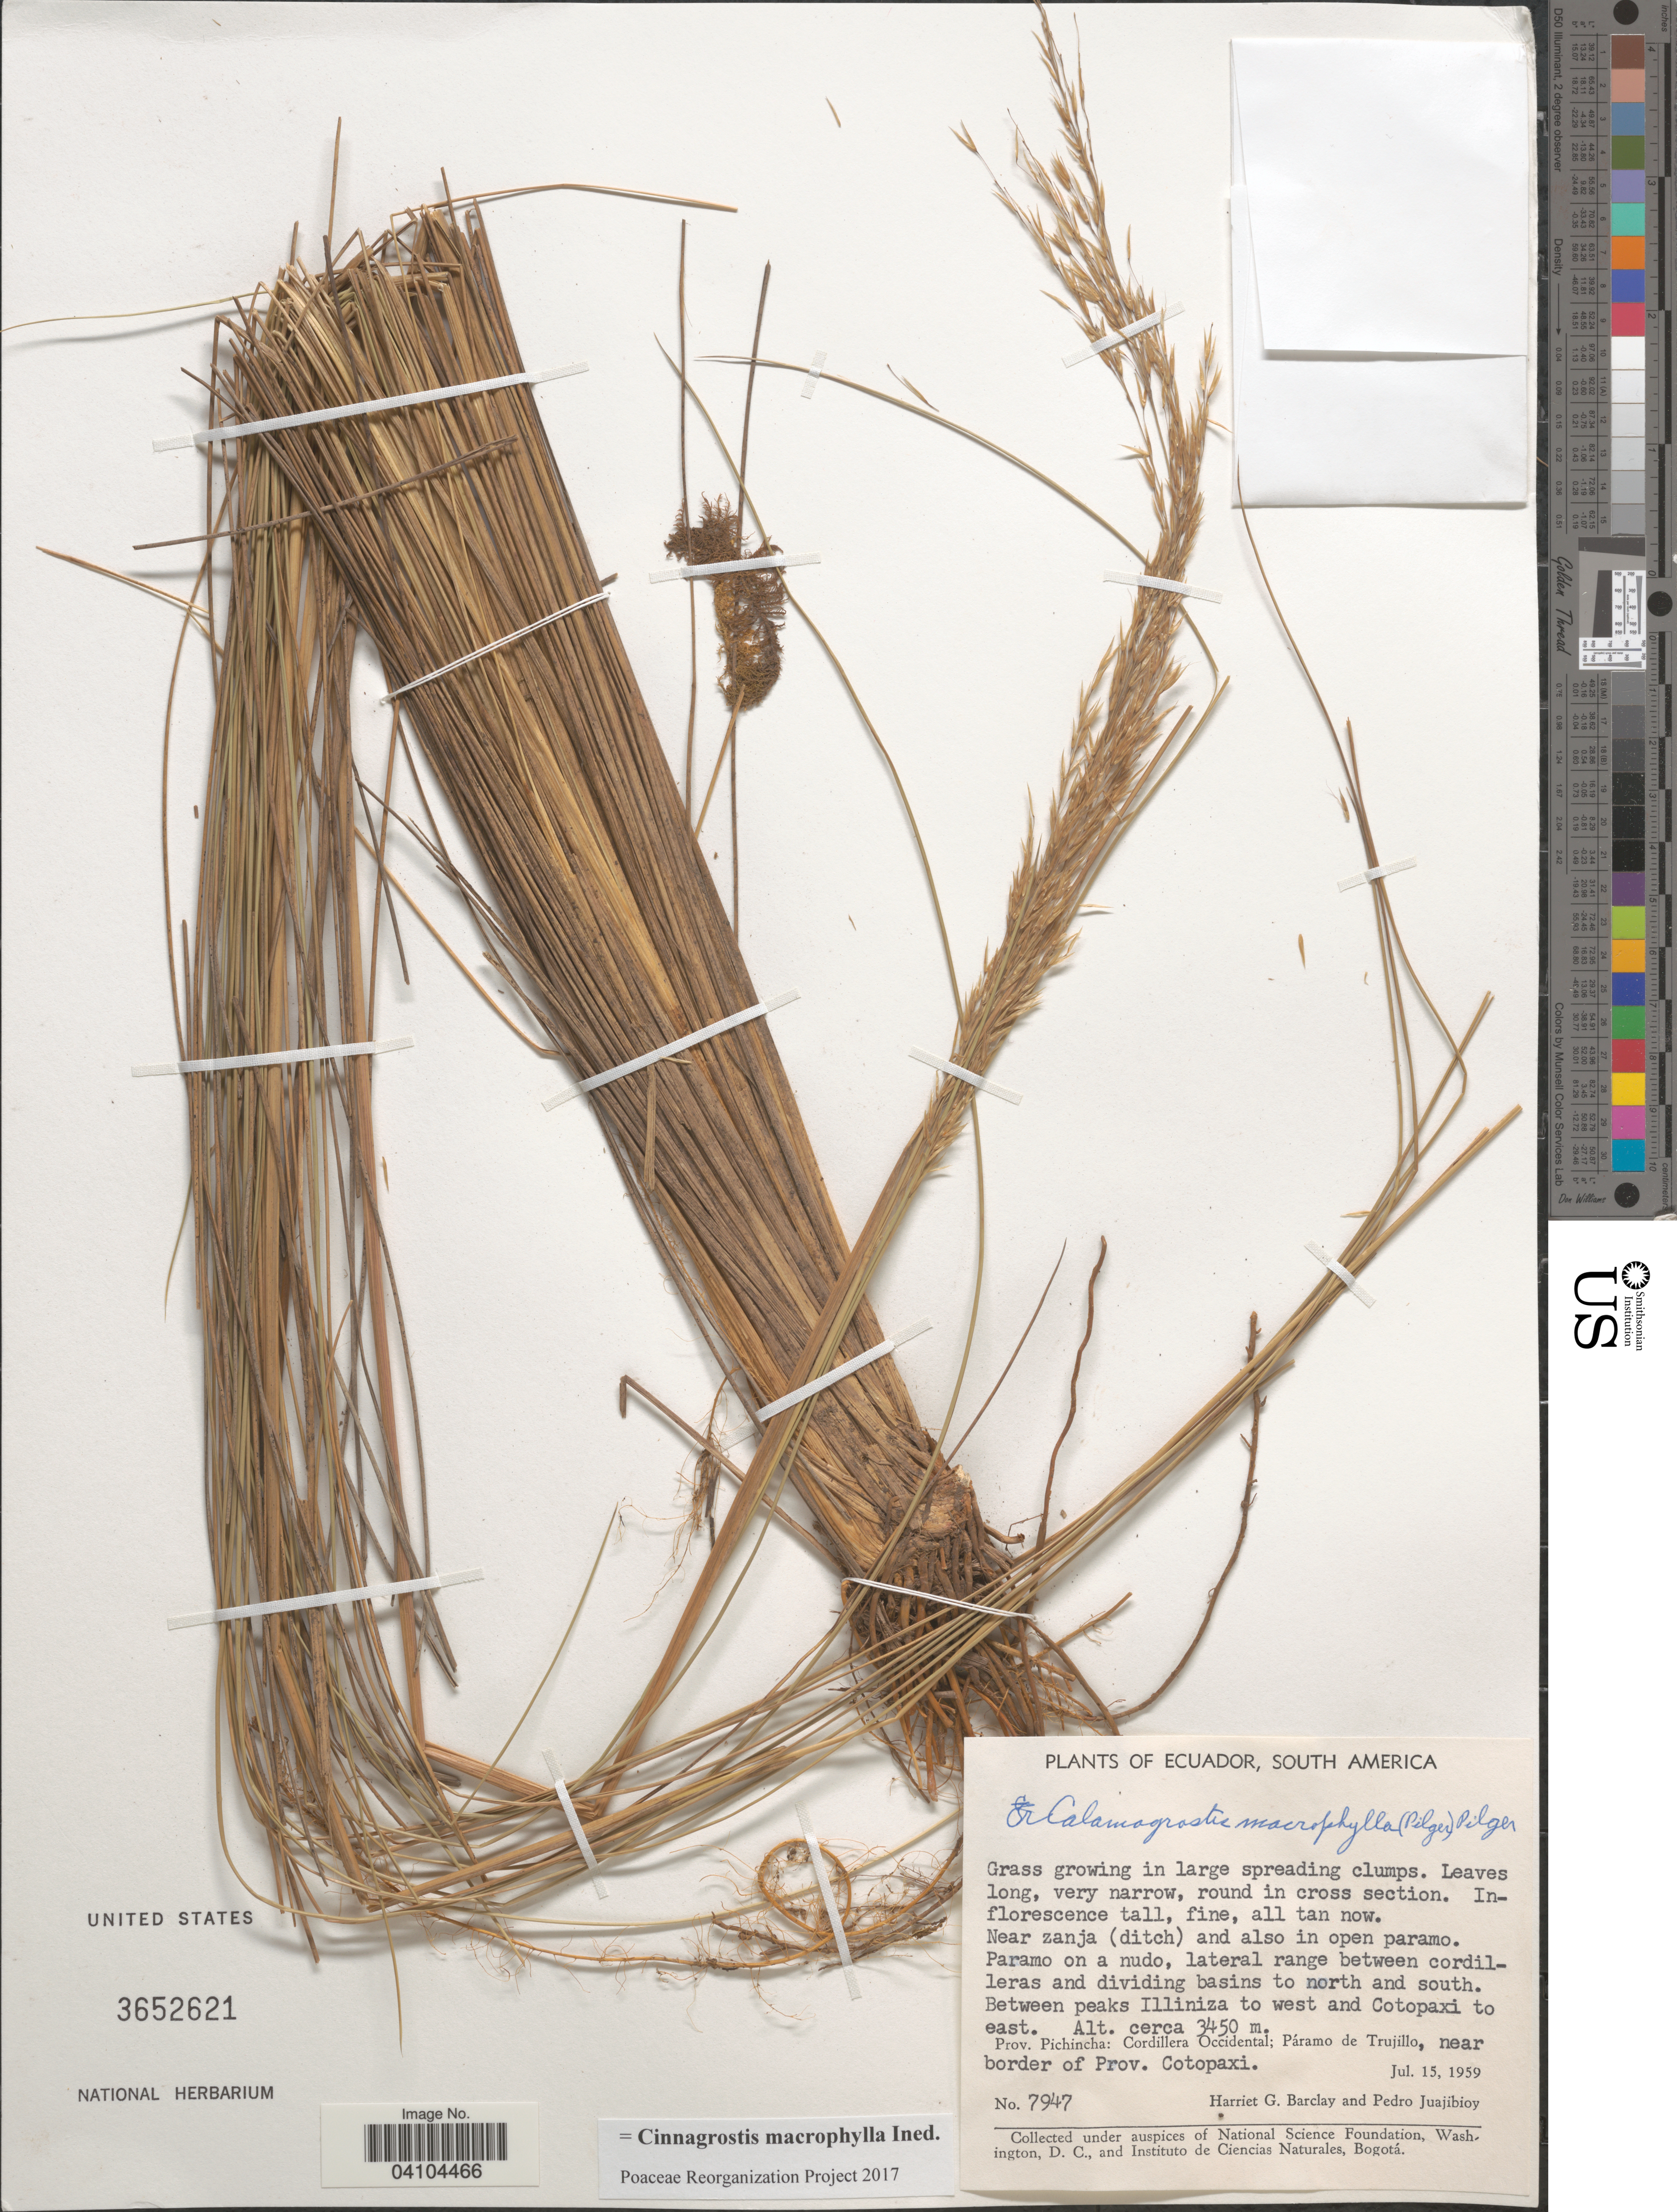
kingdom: Plantae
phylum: Tracheophyta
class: Liliopsida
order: Poales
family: Poaceae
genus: Cinnagrostis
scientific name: Cinnagrostis macrophylla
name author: (Pilg.) P.M. Peterson et al.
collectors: H. G. Barclay & P. Juajibioy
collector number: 7947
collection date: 1959-07-15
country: Ecuador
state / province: Pichincha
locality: Cordillera Occidental; Páramo de Trujillo, near border of Prov. Cotopaxi. Paramo on a nudo, lateral range between cordilleras and dividing basins to north and south. Between peaks Illiniza to west and Cotopaxi to east.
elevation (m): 3450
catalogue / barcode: US 3652621